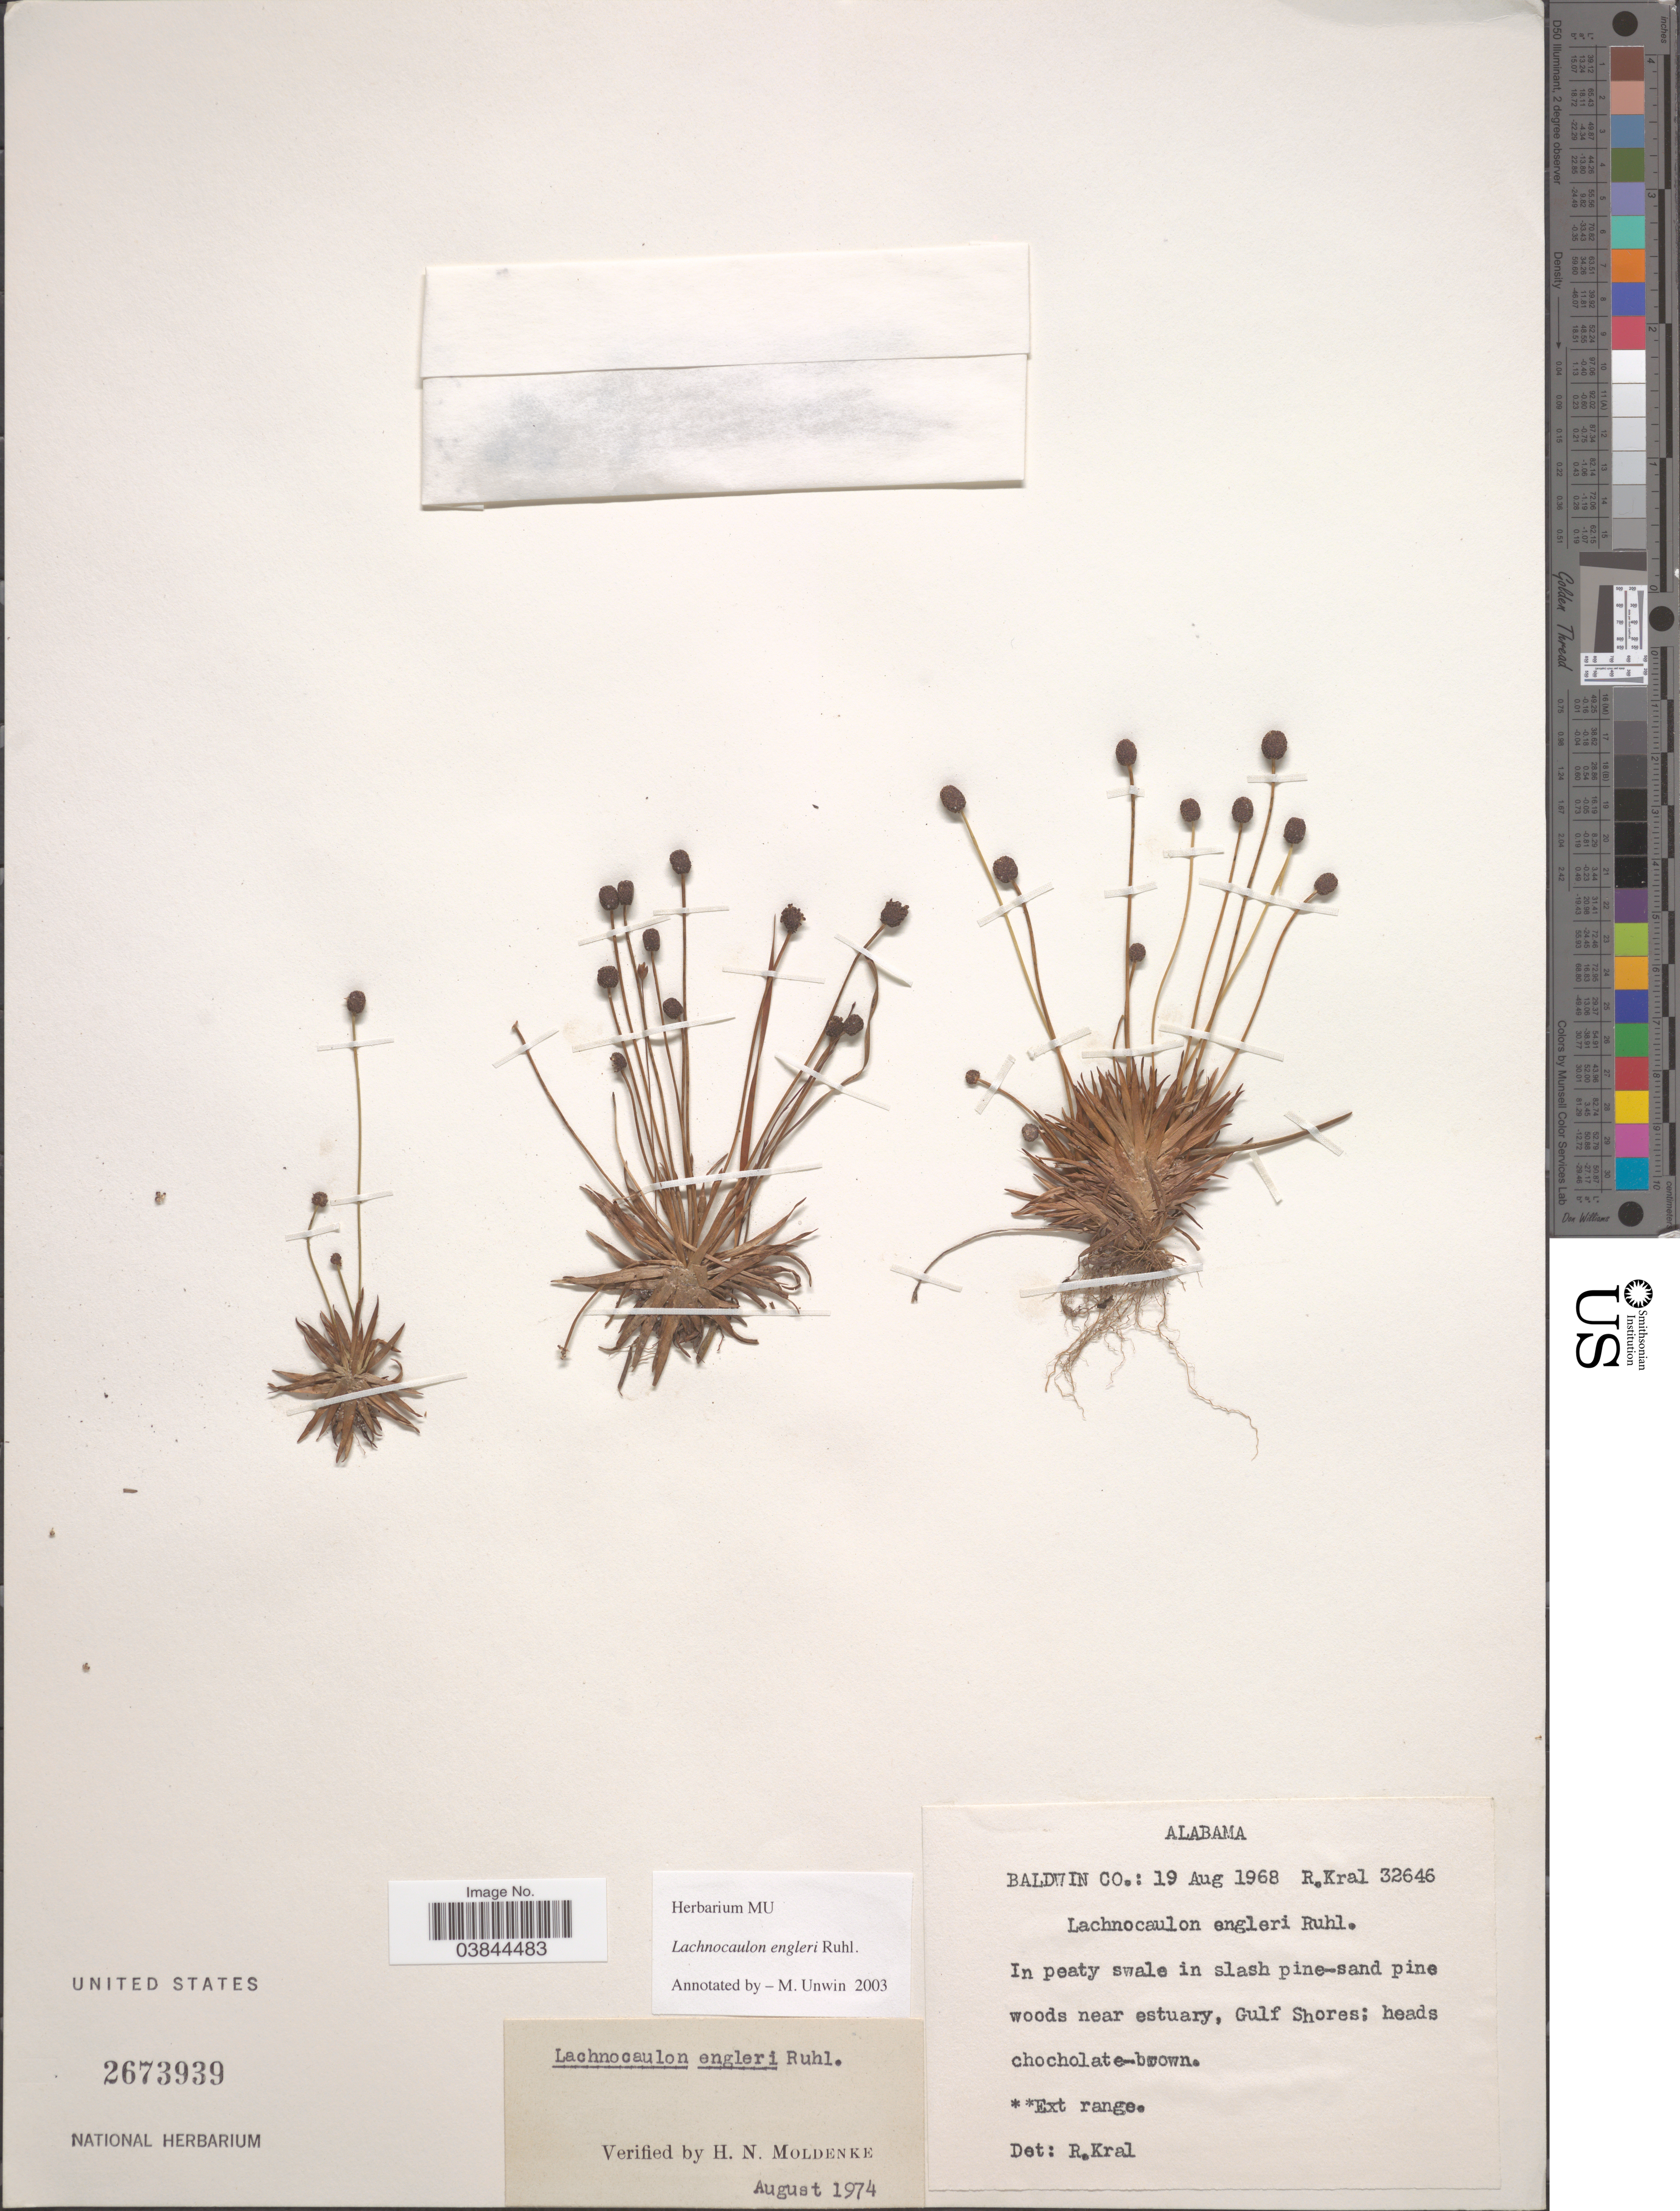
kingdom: Plantae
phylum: Tracheophyta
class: Liliopsida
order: Poales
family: Eriocaulaceae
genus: Lachnocaulon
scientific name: Lachnocaulon engleri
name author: Ruhland in Engl.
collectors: R. Kral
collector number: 32646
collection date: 1968-08-19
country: United States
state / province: Alabama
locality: Baldwin Co.: Gulf Shores.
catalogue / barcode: US 2673939